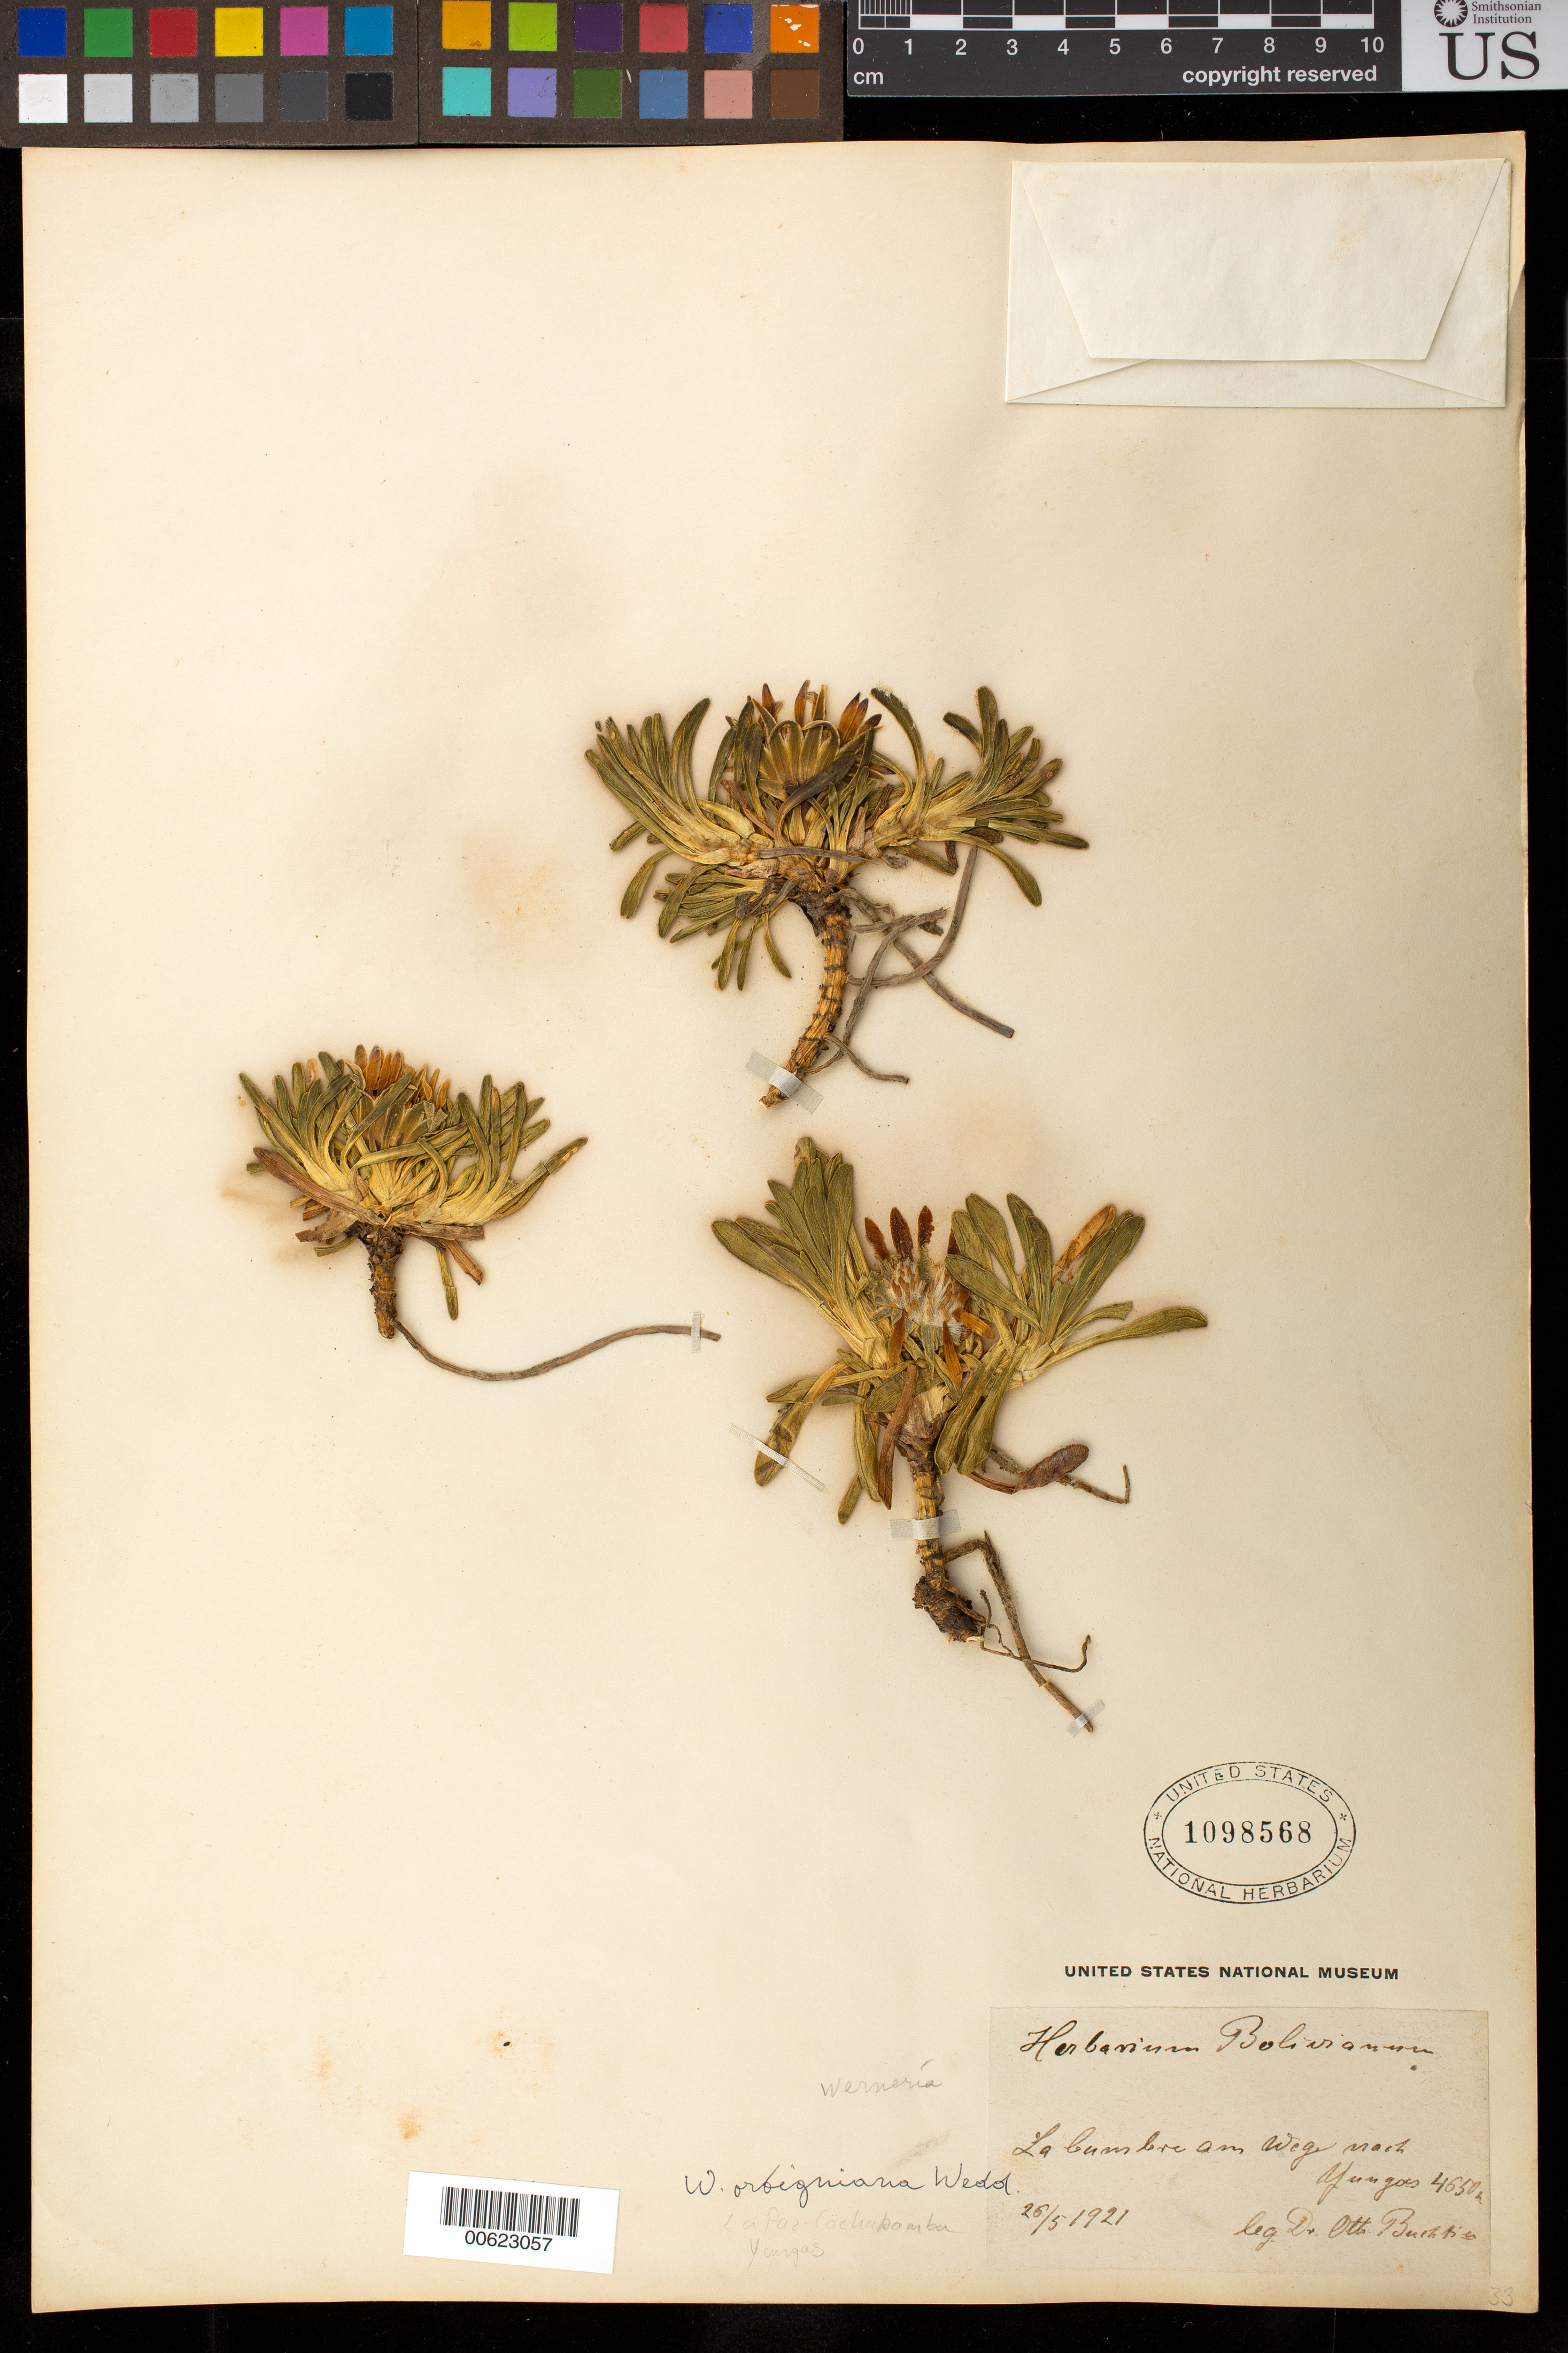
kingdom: Plantae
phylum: Tracheophyta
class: Magnoliopsida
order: Asterales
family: Asteraceae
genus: Werneria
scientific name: Werneria orbignyana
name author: Wedd.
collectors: O. Buchtien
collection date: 1921-05-26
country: Bolivia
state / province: La Paz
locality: Yungas, on the road to the top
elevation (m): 4650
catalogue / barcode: US 1098568